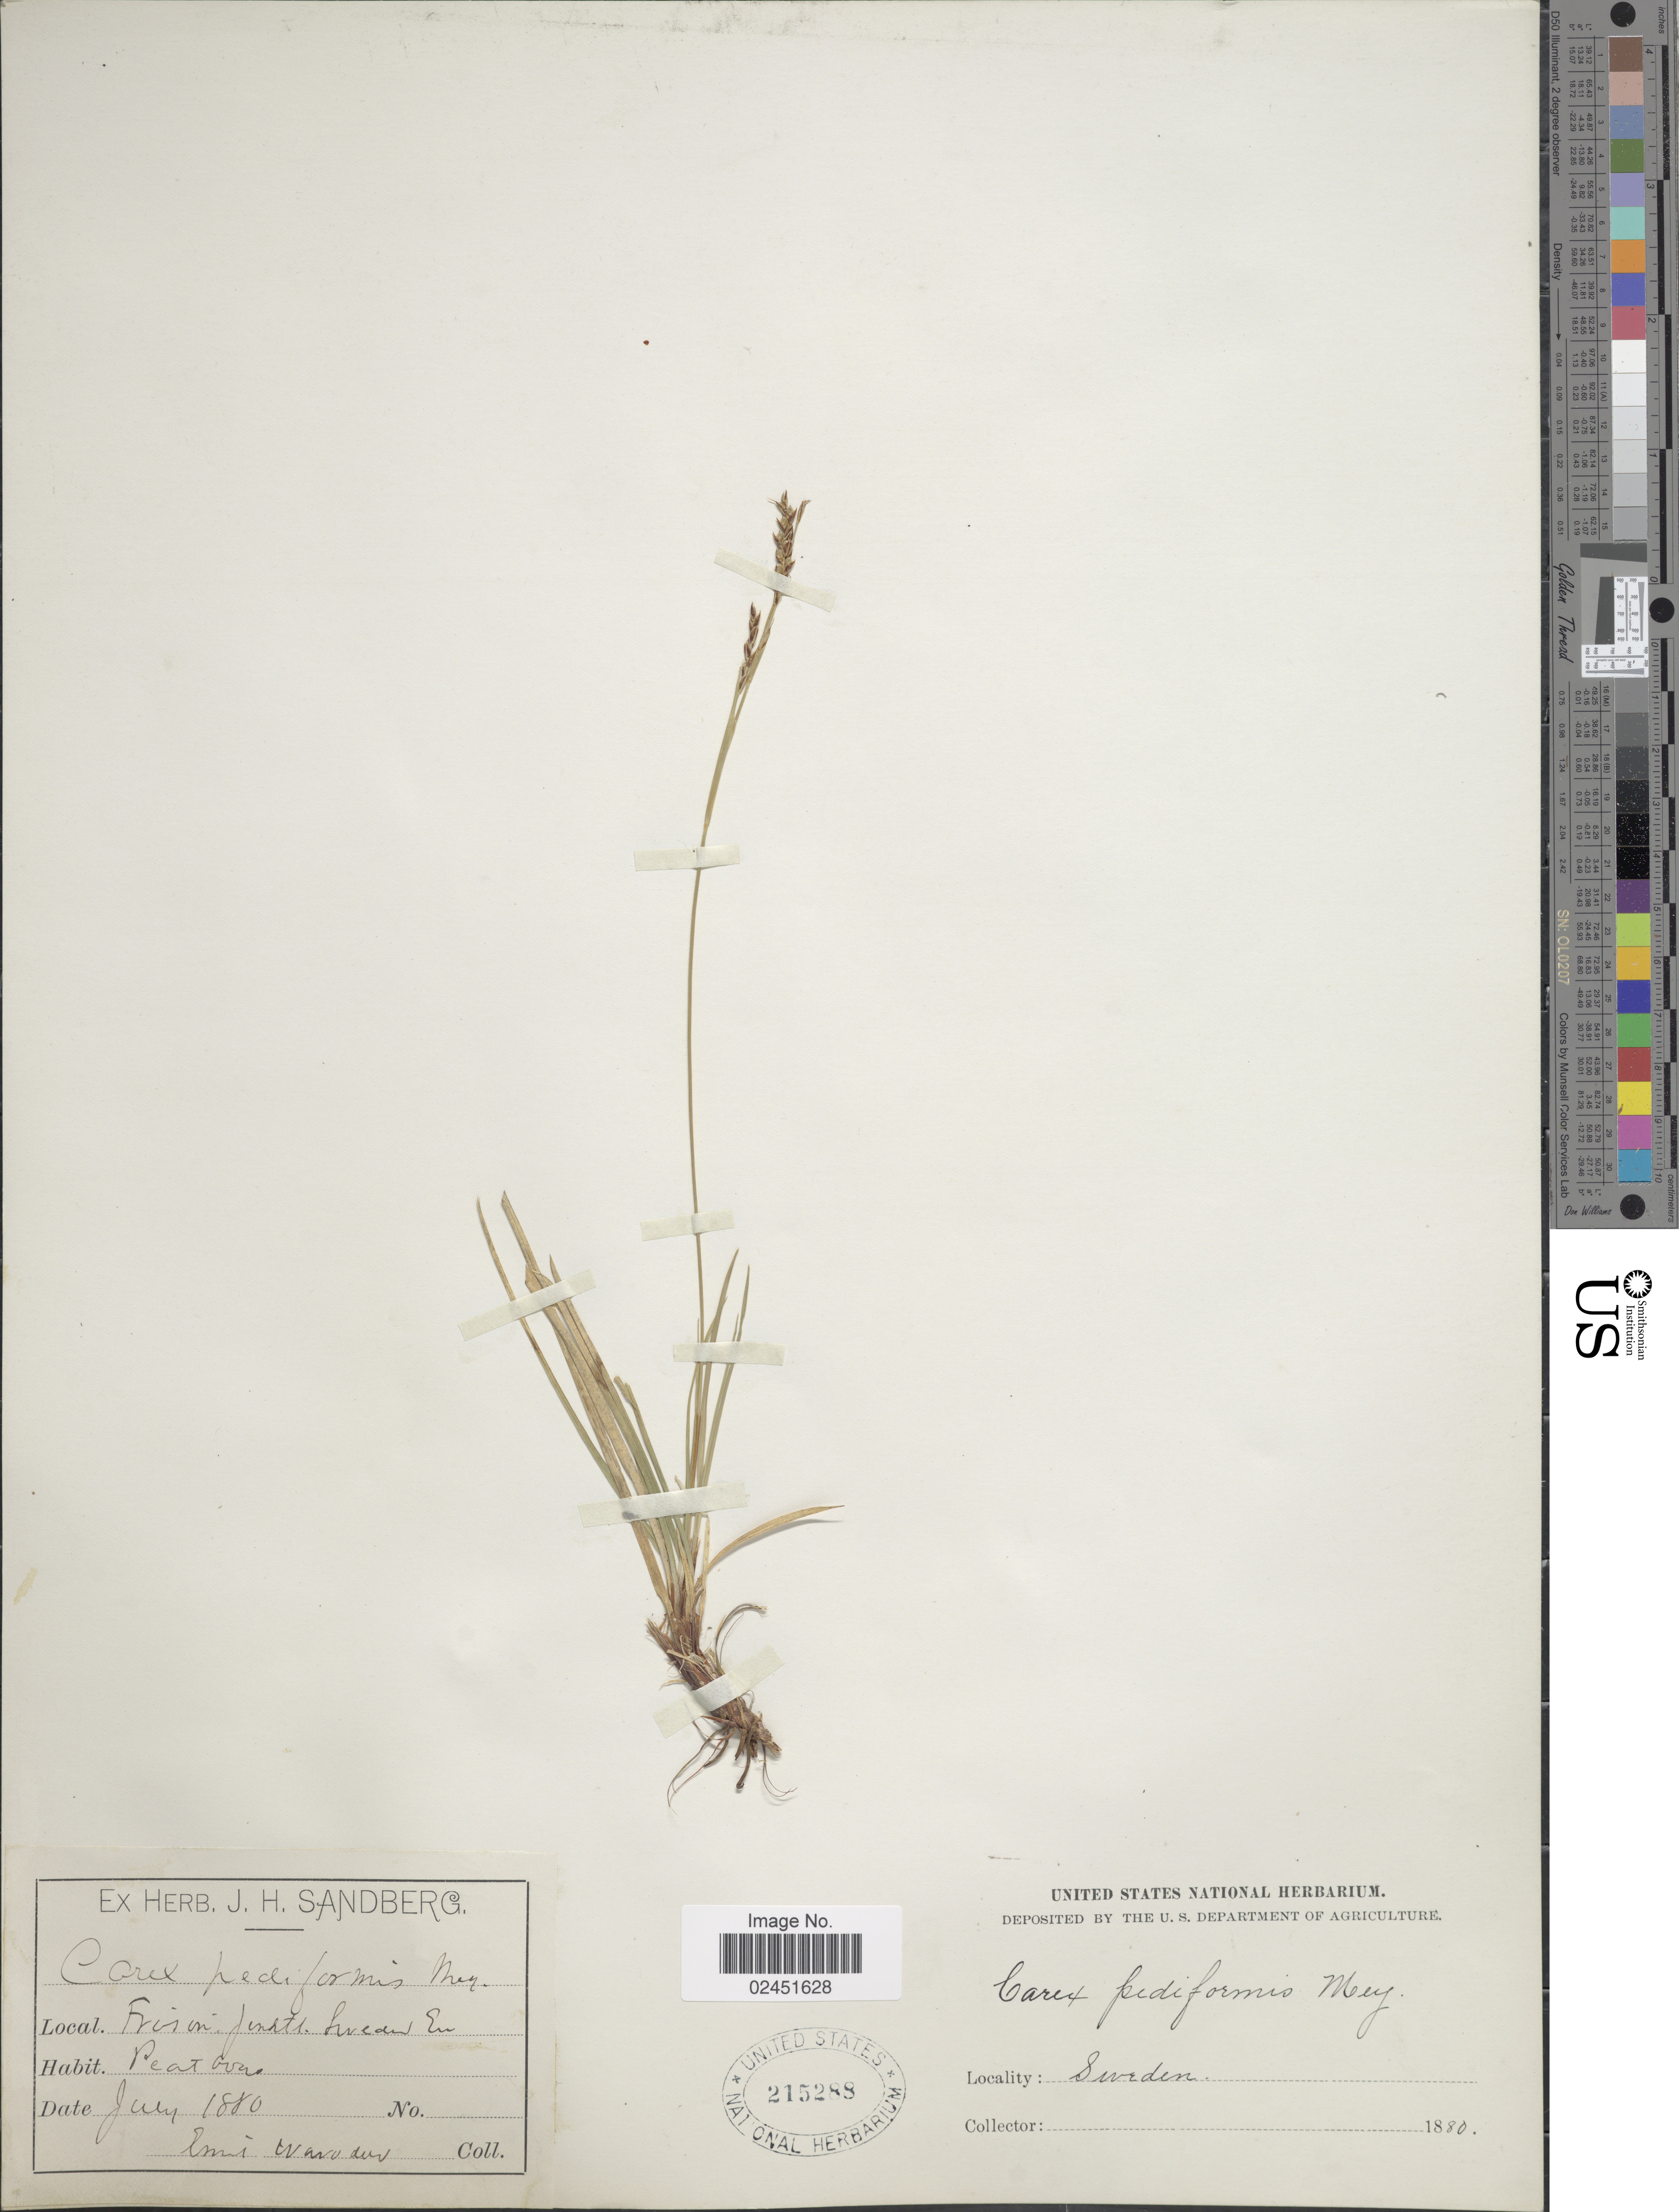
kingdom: Plantae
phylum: Tracheophyta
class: Liliopsida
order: Poales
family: Cyperaceae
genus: Carex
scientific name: Carex pediformis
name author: C.A. Mey.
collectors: E. Warodell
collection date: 1880-07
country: Sweden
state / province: Jämtland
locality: Frösön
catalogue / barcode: US 215288